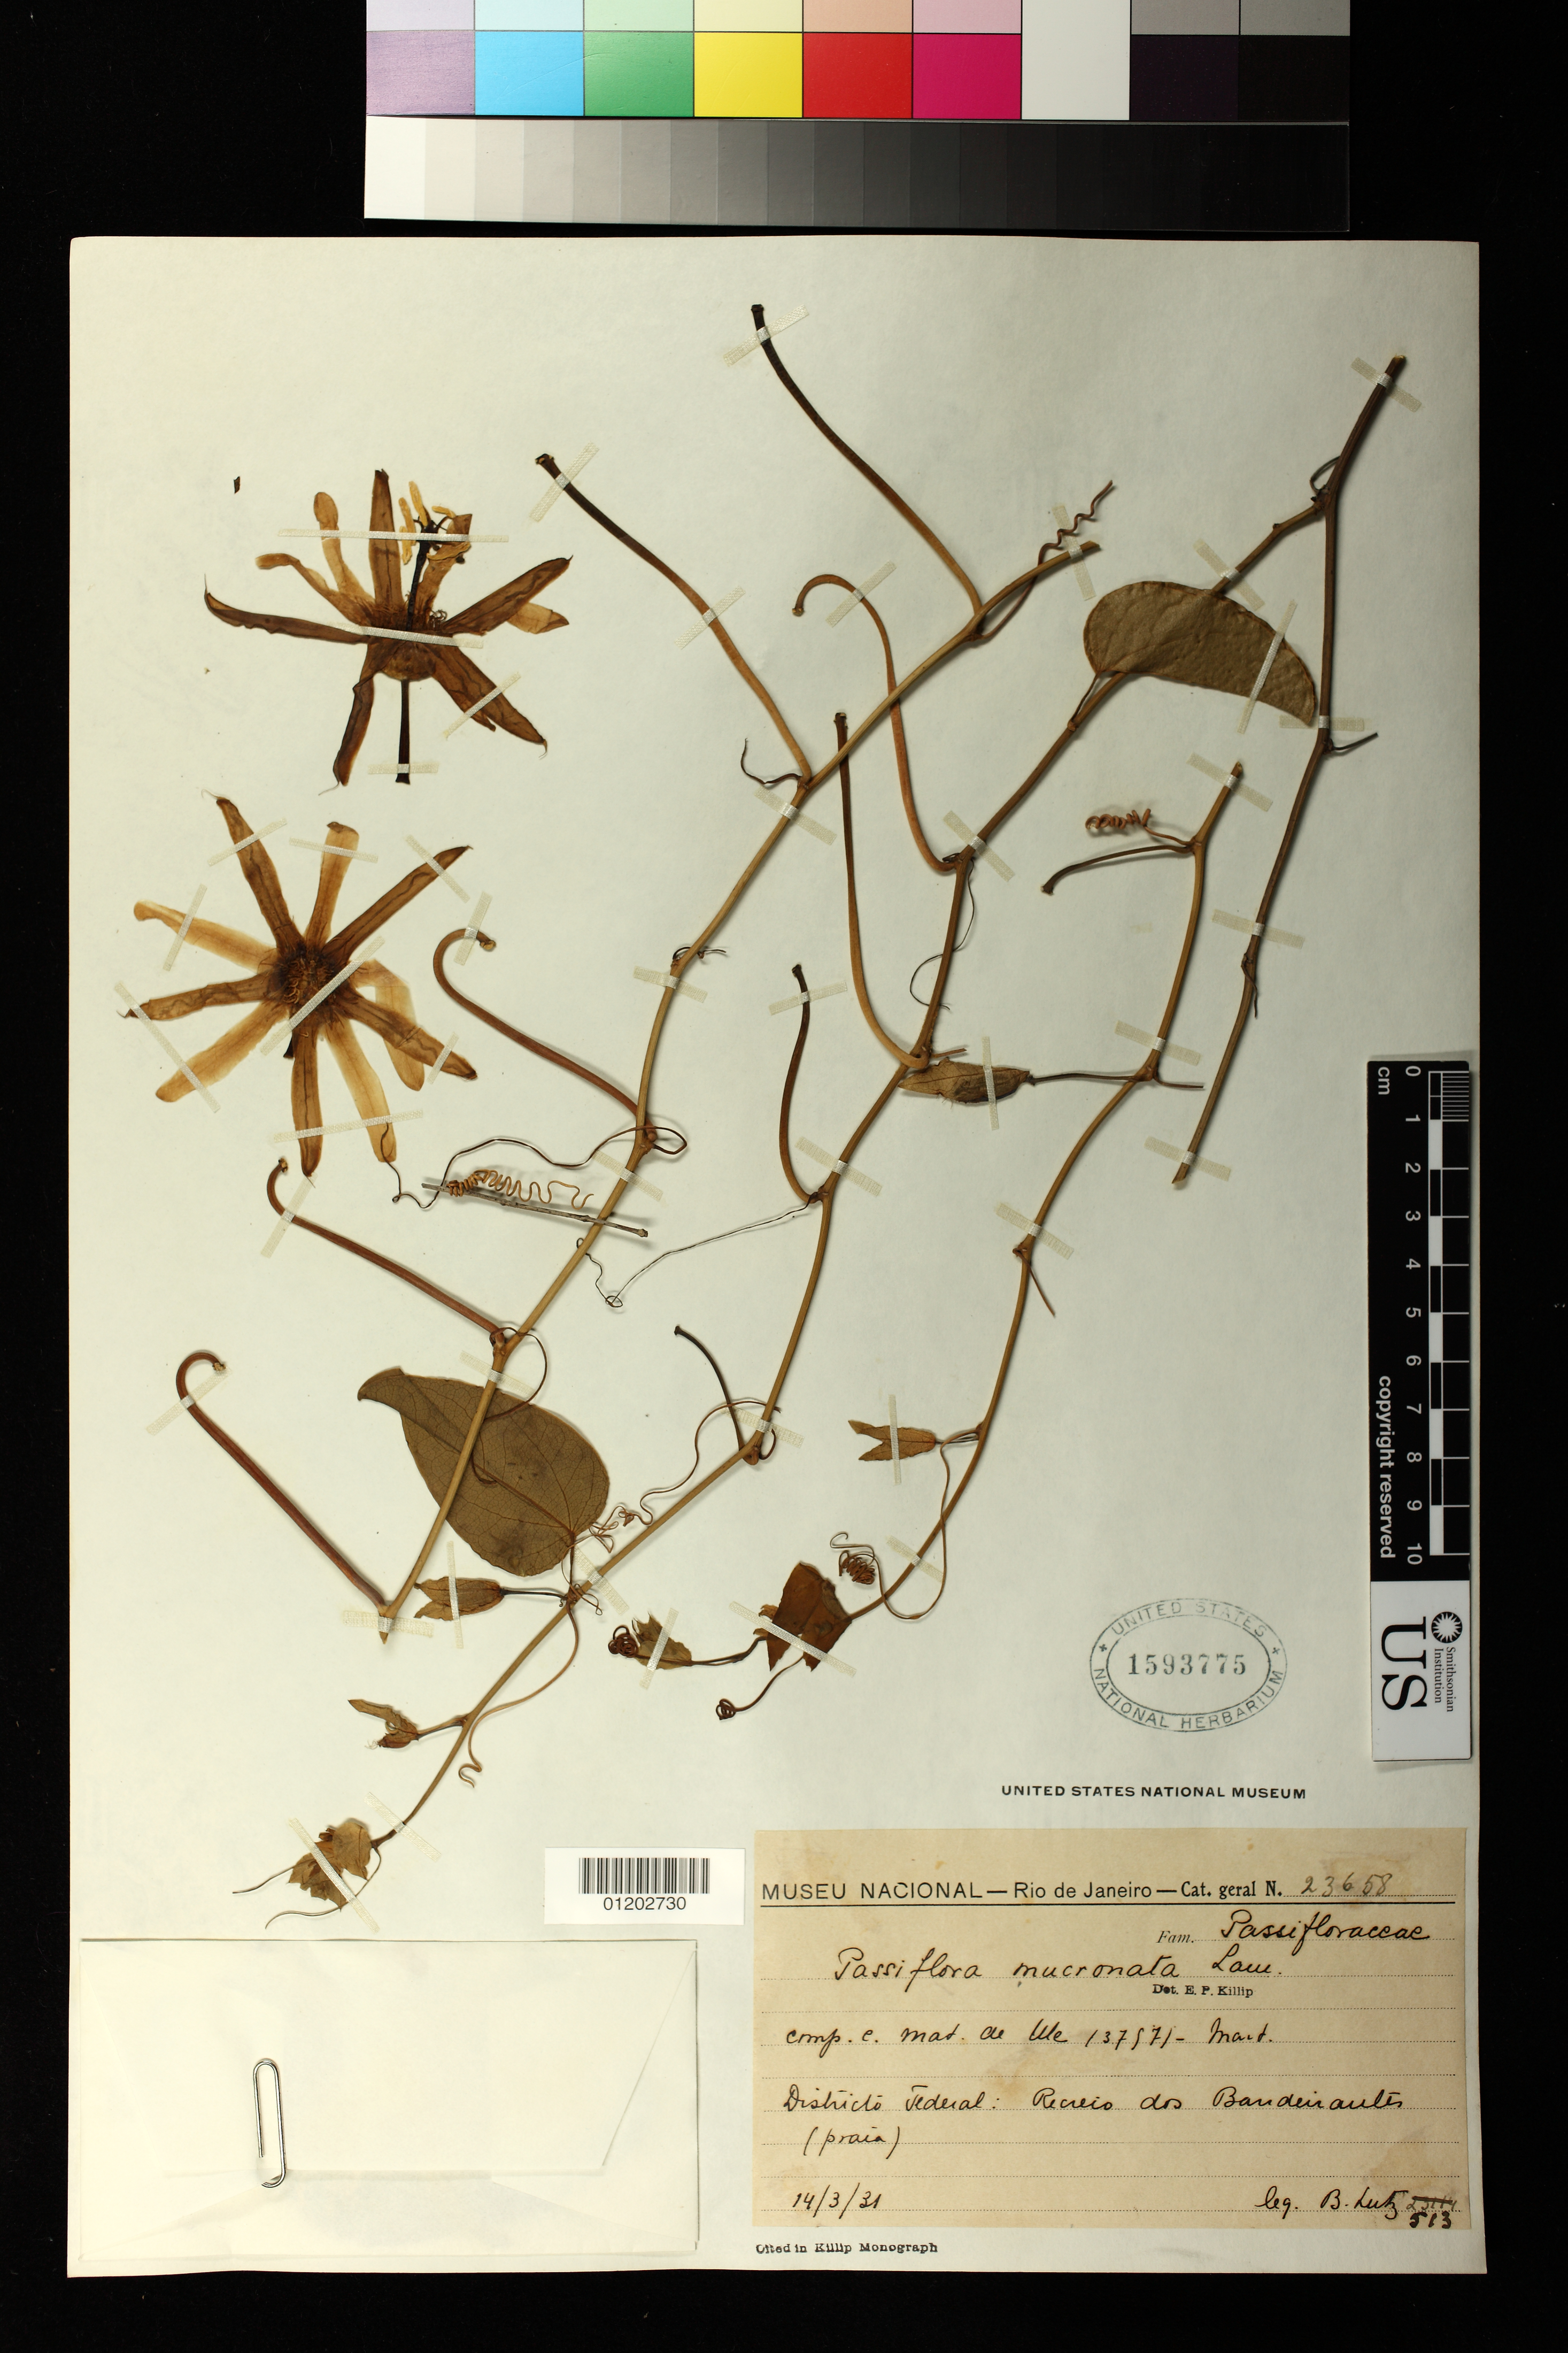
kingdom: Plantae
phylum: Tracheophyta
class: Magnoliopsida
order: Malpighiales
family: Passifloraceae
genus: Passiflora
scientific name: Passiflora mucronata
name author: Sessé & Moc.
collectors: B. Lutz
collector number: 513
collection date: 1931-03-14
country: Brazil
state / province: Rio de Janeiro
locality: Recreio dos Bandeirantes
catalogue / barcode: US 1593775